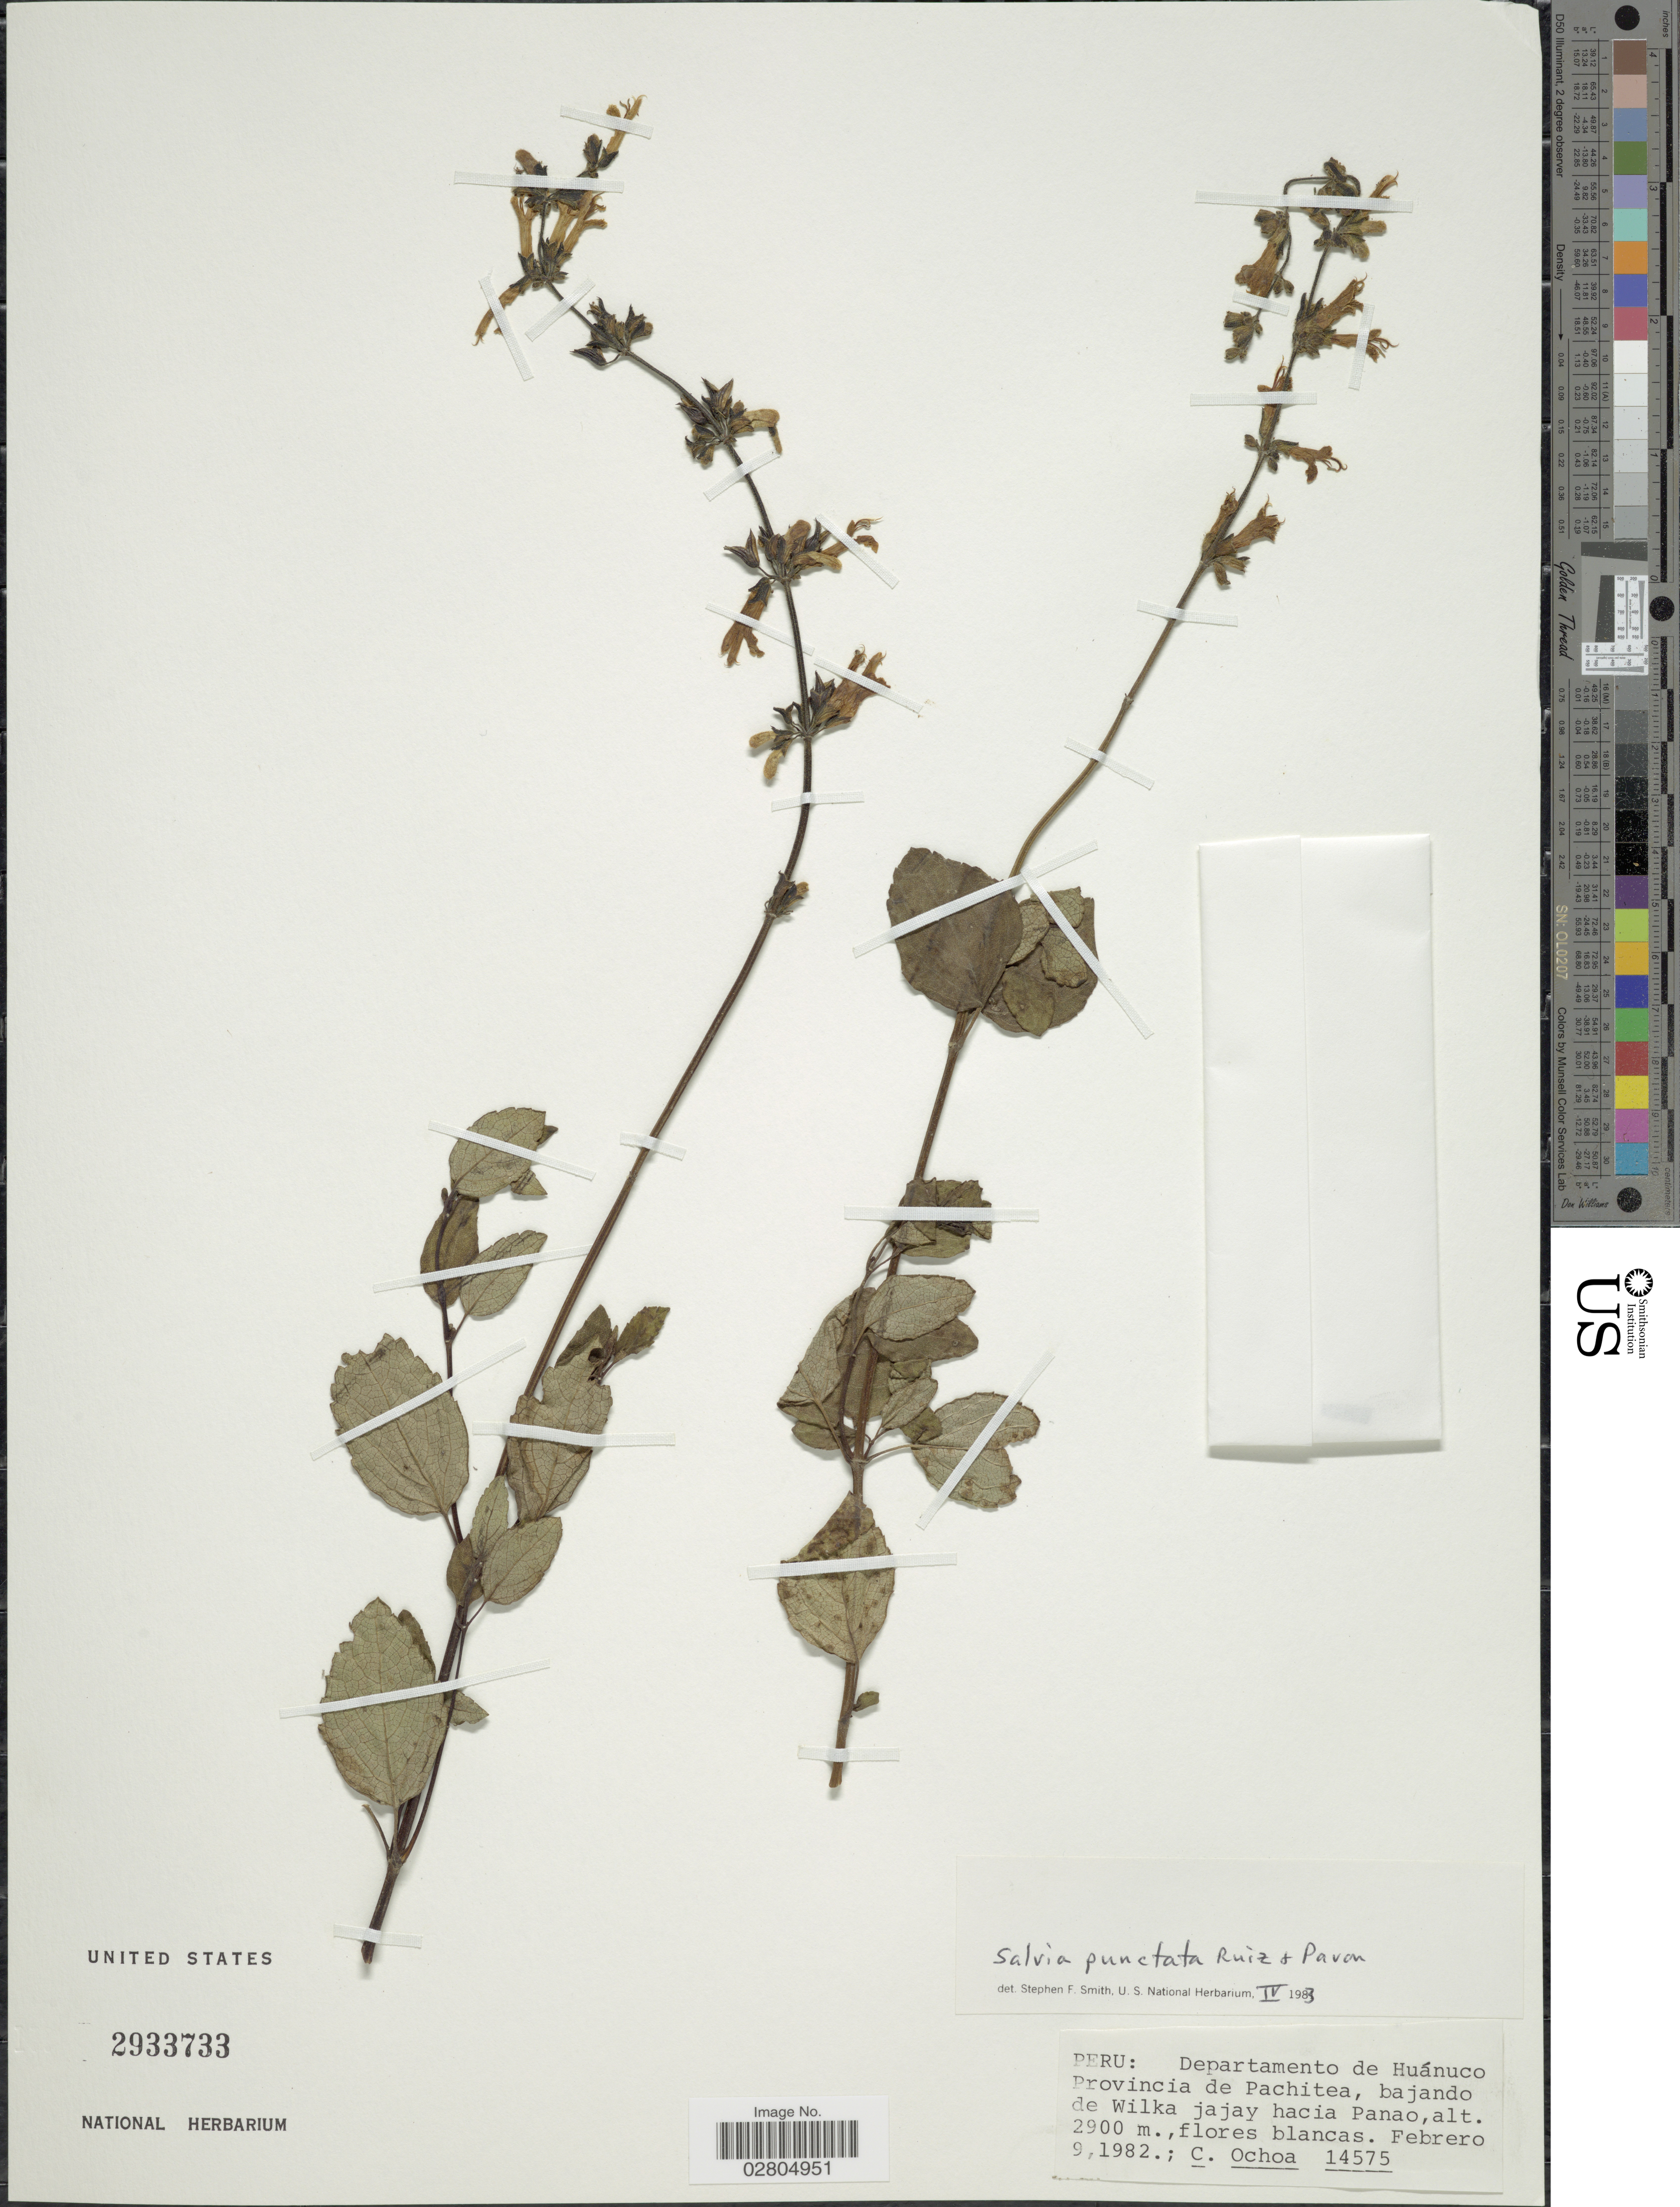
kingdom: Plantae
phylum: Tracheophyta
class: Magnoliopsida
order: Lamiales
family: Lamiaceae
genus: Salvia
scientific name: Salvia punctata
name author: Ruiz & Pav.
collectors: C. Ochoa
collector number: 14575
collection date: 1982-02-09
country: Peru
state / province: Huánuco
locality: Departamento de Huánuco. Provincia de Pachitea, bajando de Wilka jajay hacia Panao.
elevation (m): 2900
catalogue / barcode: US 2933733